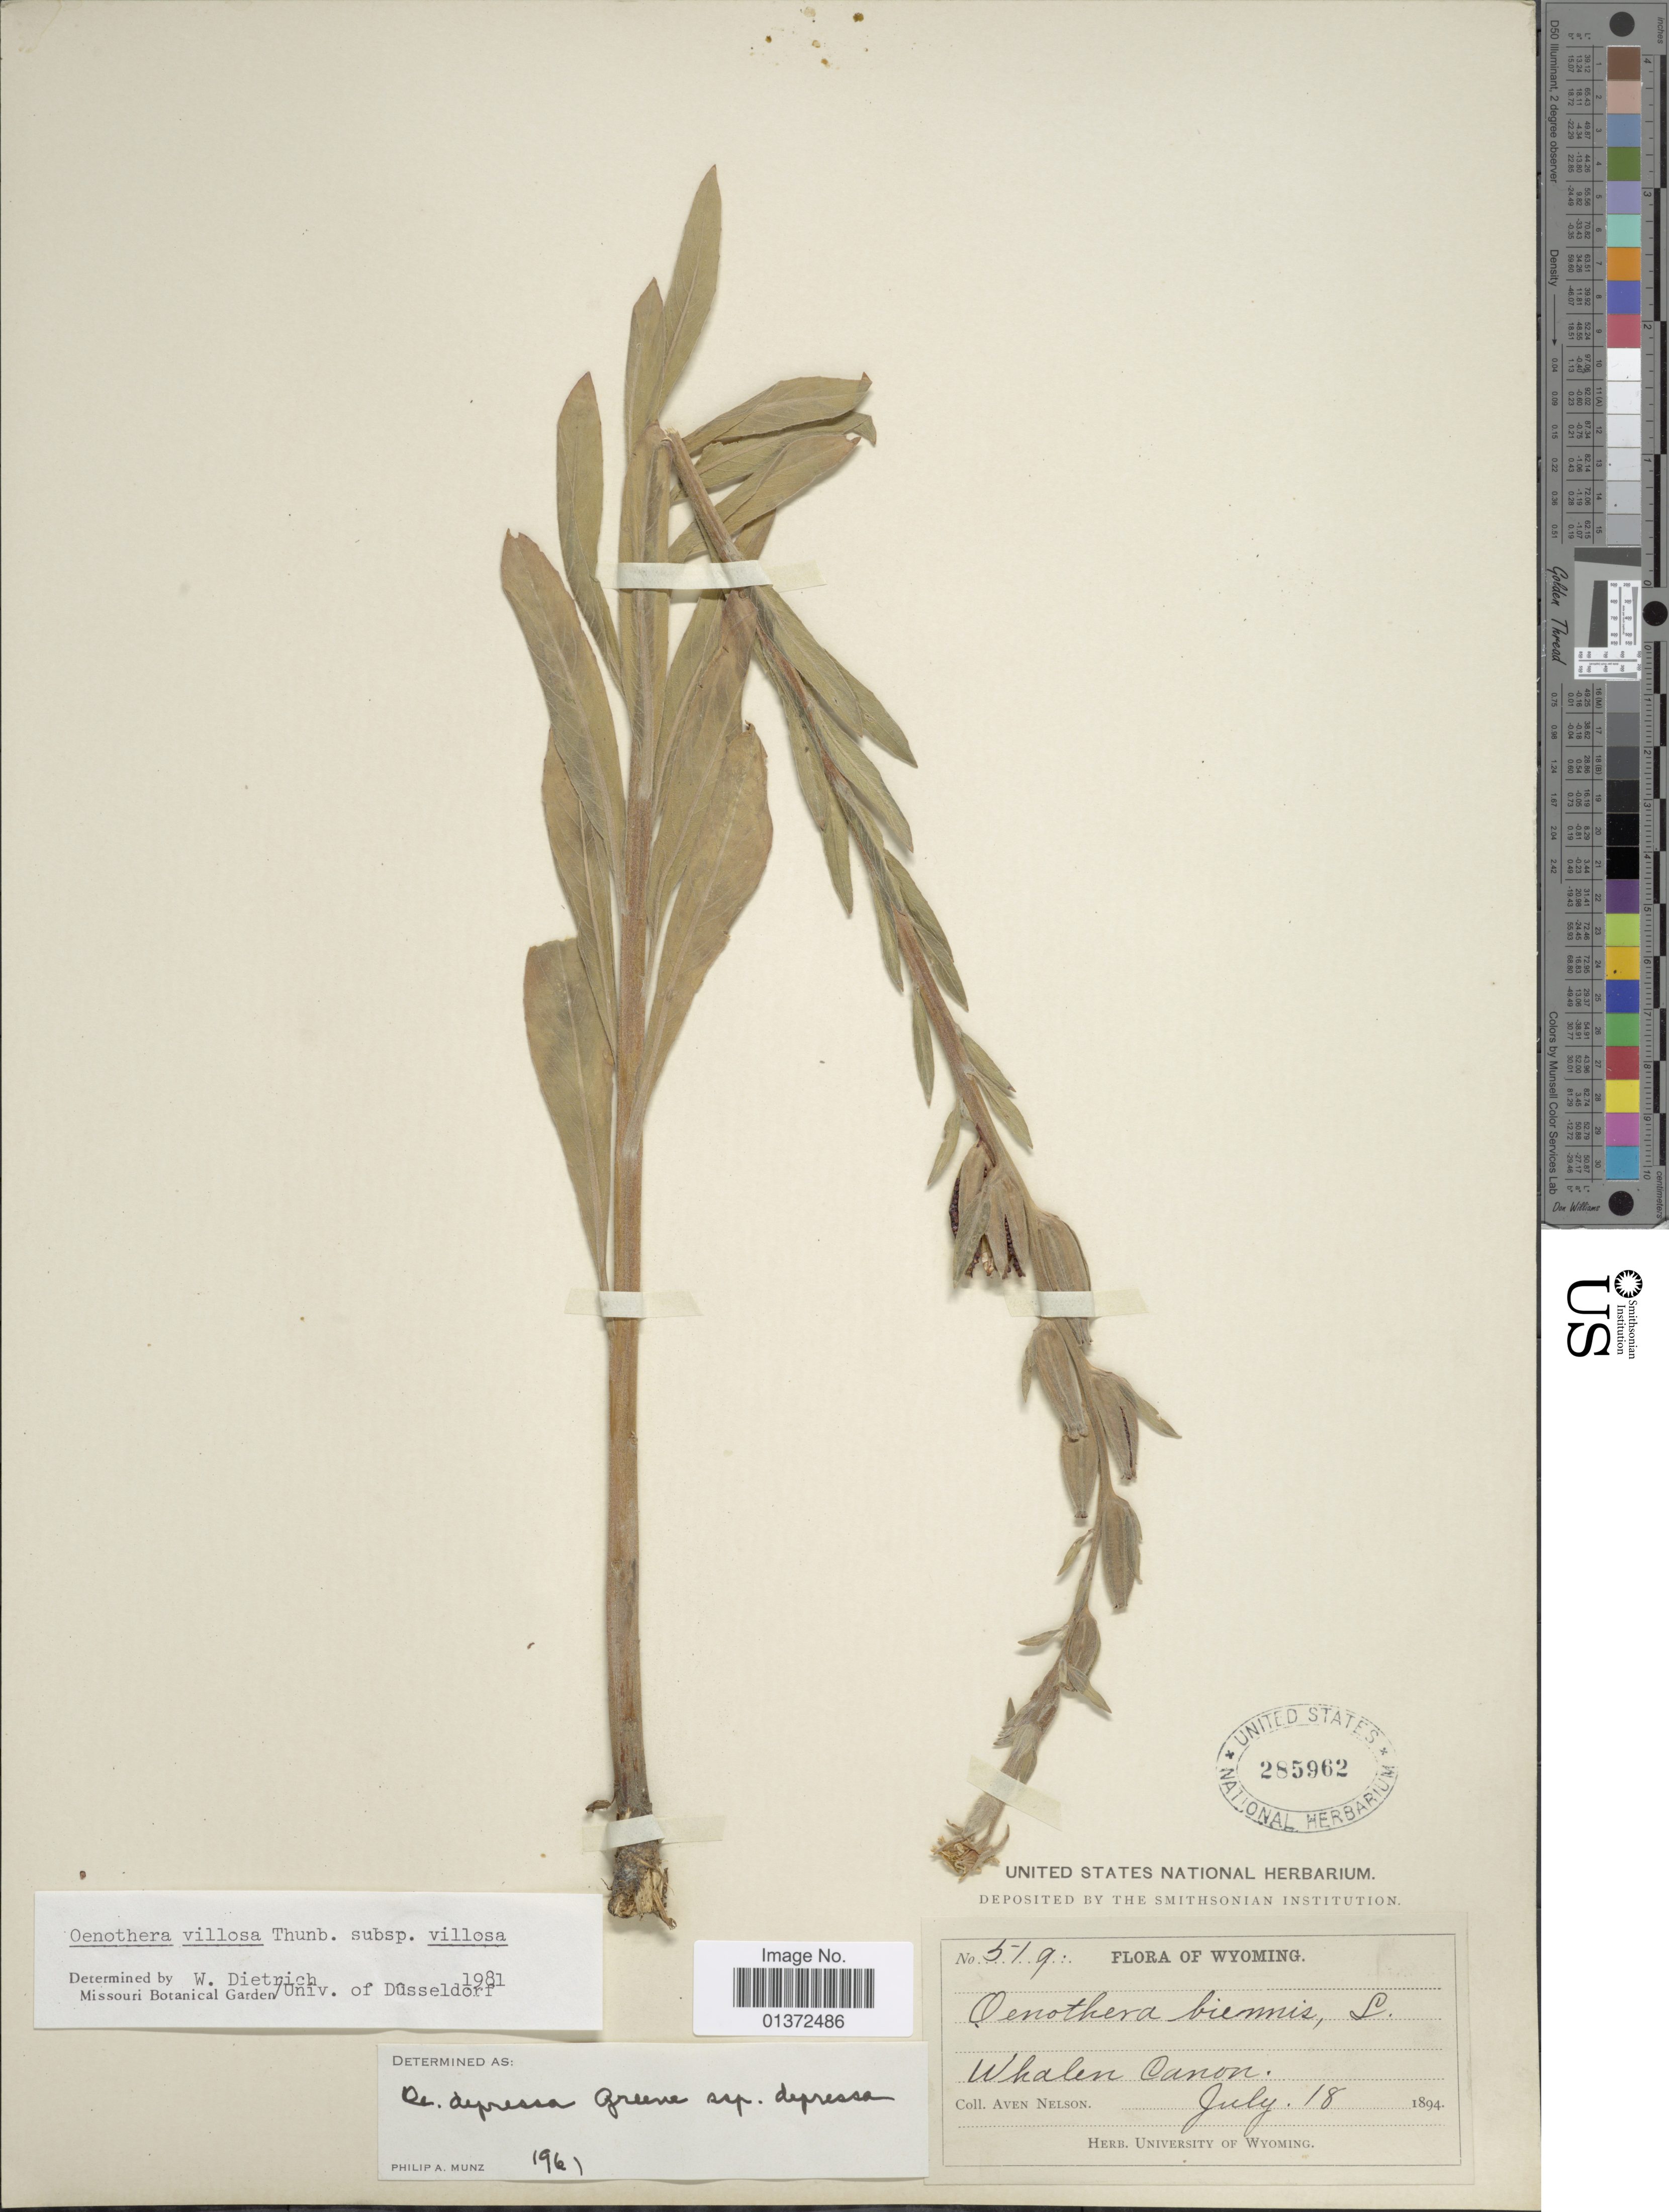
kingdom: Plantae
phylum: Tracheophyta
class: Magnoliopsida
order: Myrtales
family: Onagraceae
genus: Oenothera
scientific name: Oenothera villosa subsp. villosa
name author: Thunb.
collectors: A. Nelson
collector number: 519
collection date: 1894-07-18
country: United States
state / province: Wyoming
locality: Whalen Canon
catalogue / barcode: US 285962